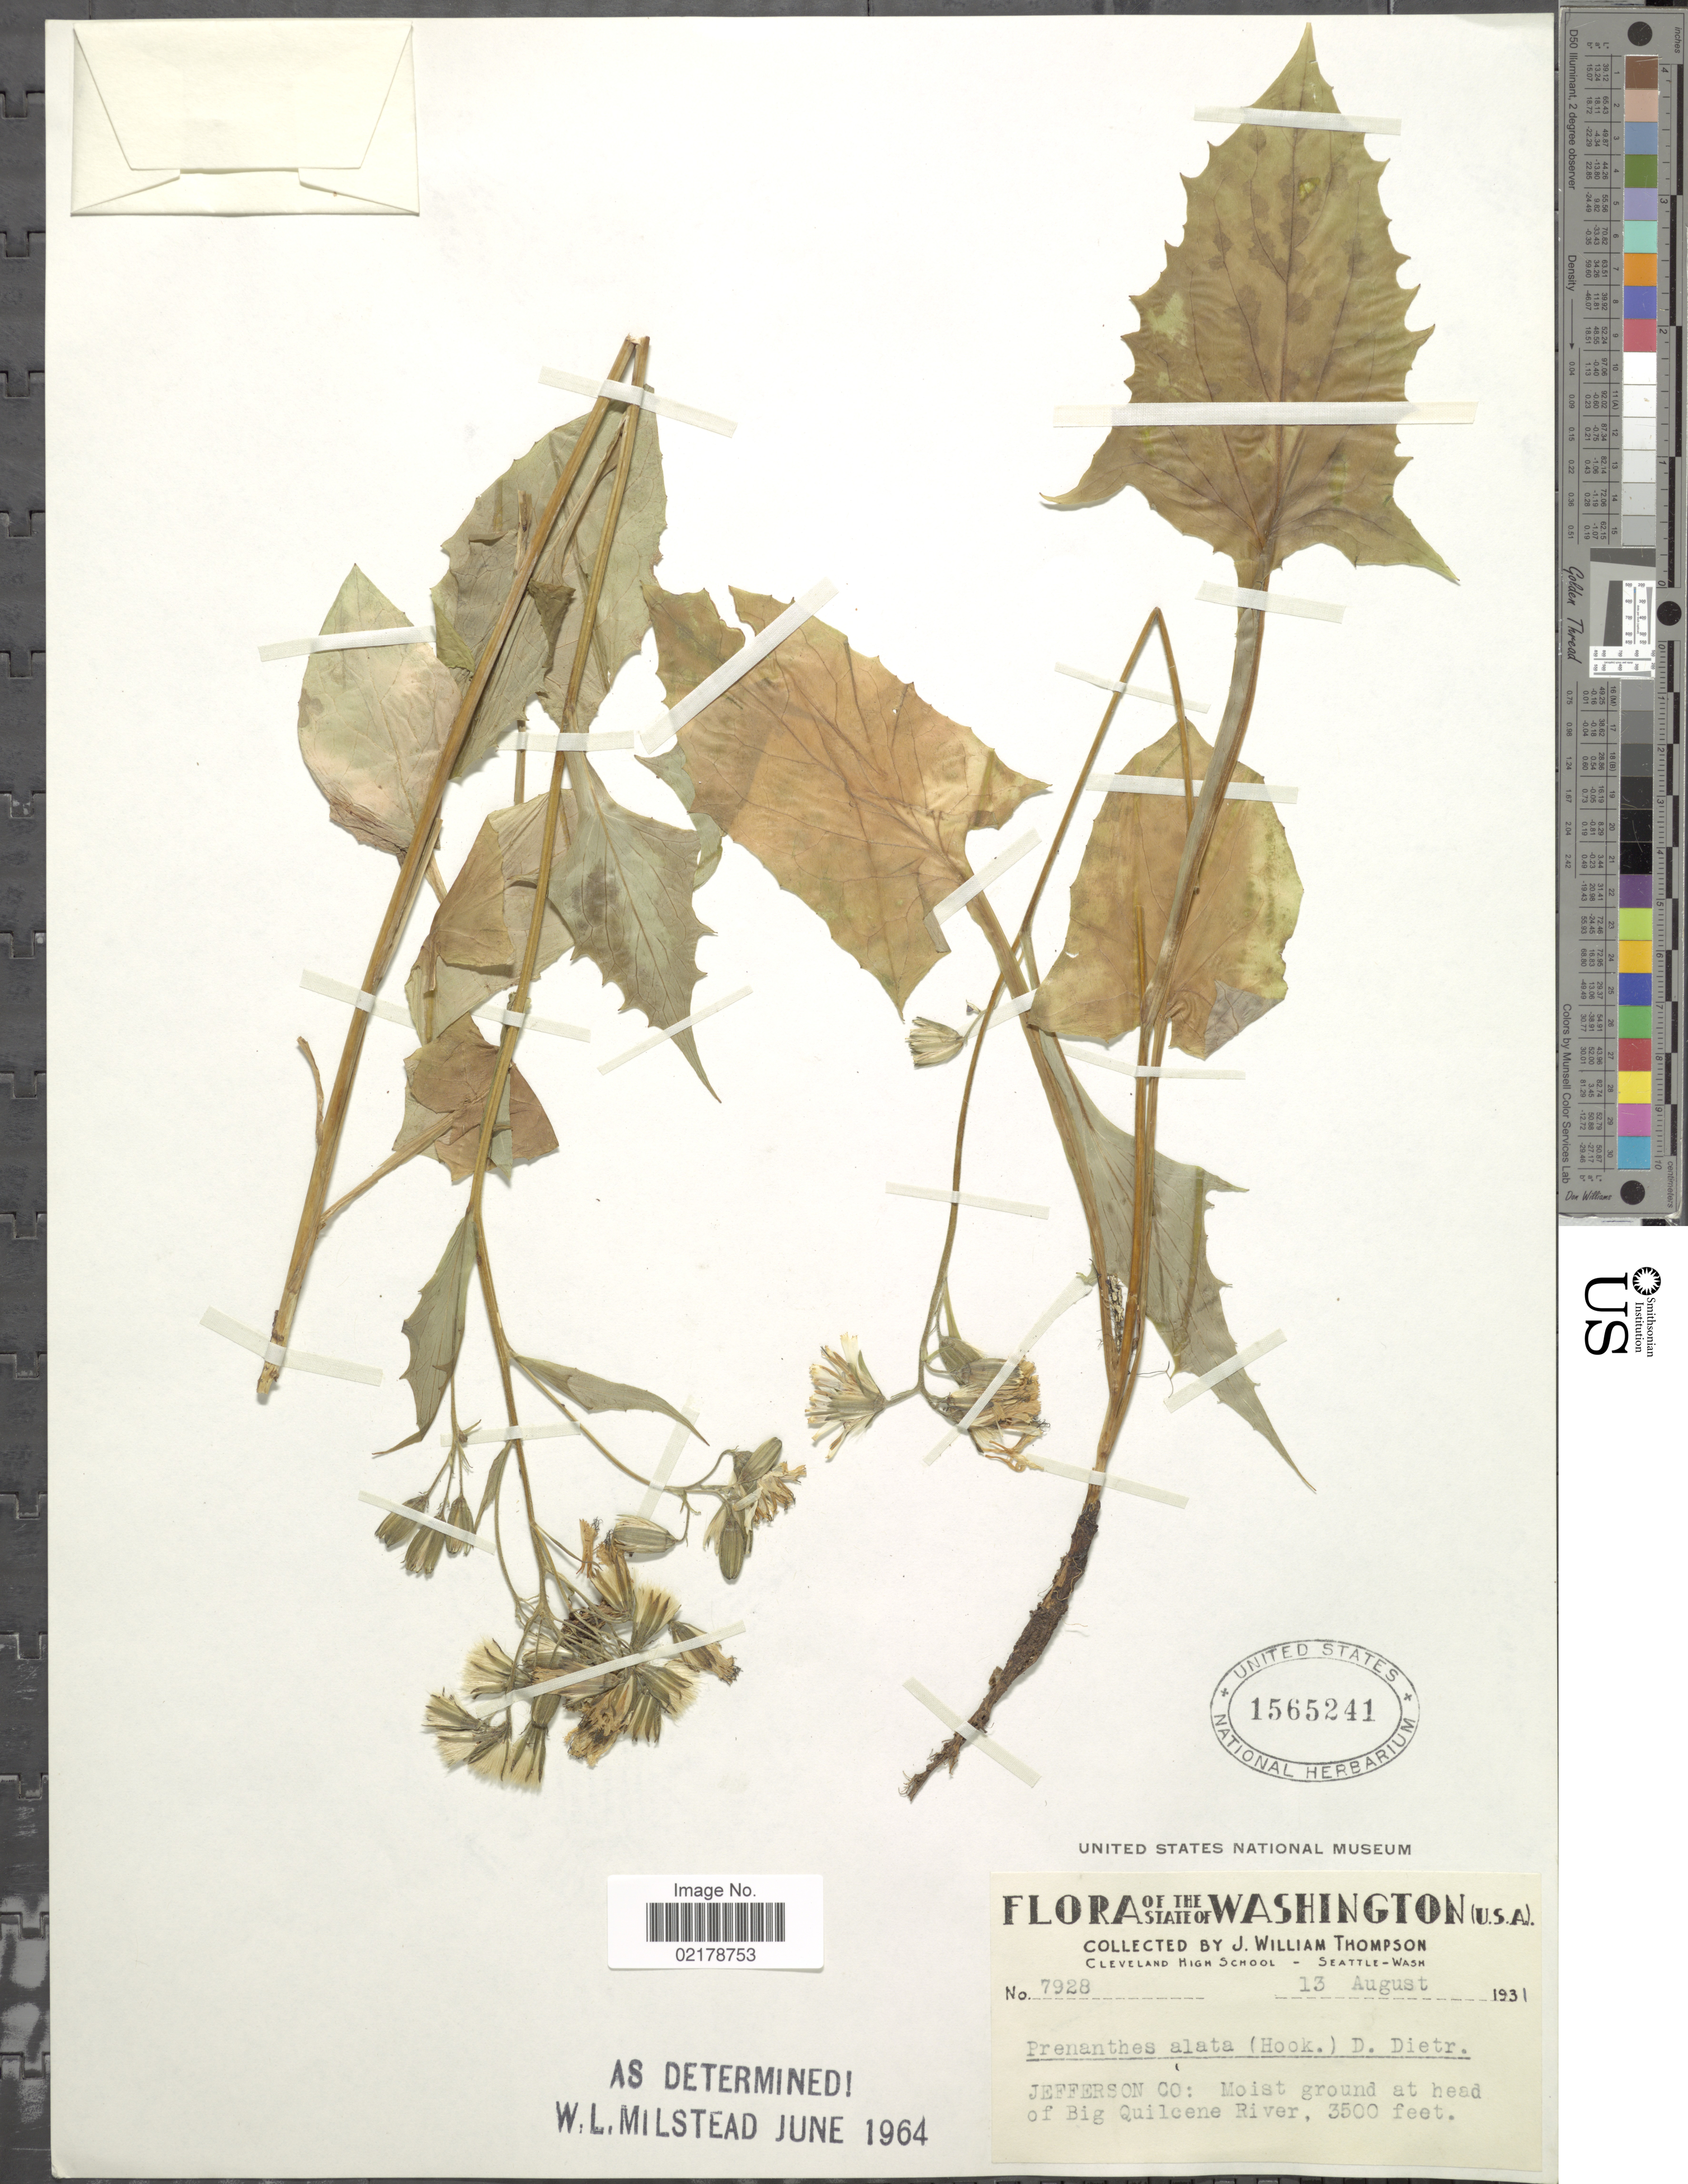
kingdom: Plantae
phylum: Tracheophyta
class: Magnoliopsida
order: Asterales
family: Asteraceae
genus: Nabalus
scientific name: Nabalus alatus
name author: Hook.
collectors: J. W. Thompson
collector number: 7928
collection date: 1931-08-13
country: United States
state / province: Washington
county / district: Jefferson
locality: State of Washington (U.S.A.). Jefferson Co: Moist ground at head of Big Quilcene River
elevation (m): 1067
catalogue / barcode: US 1565241